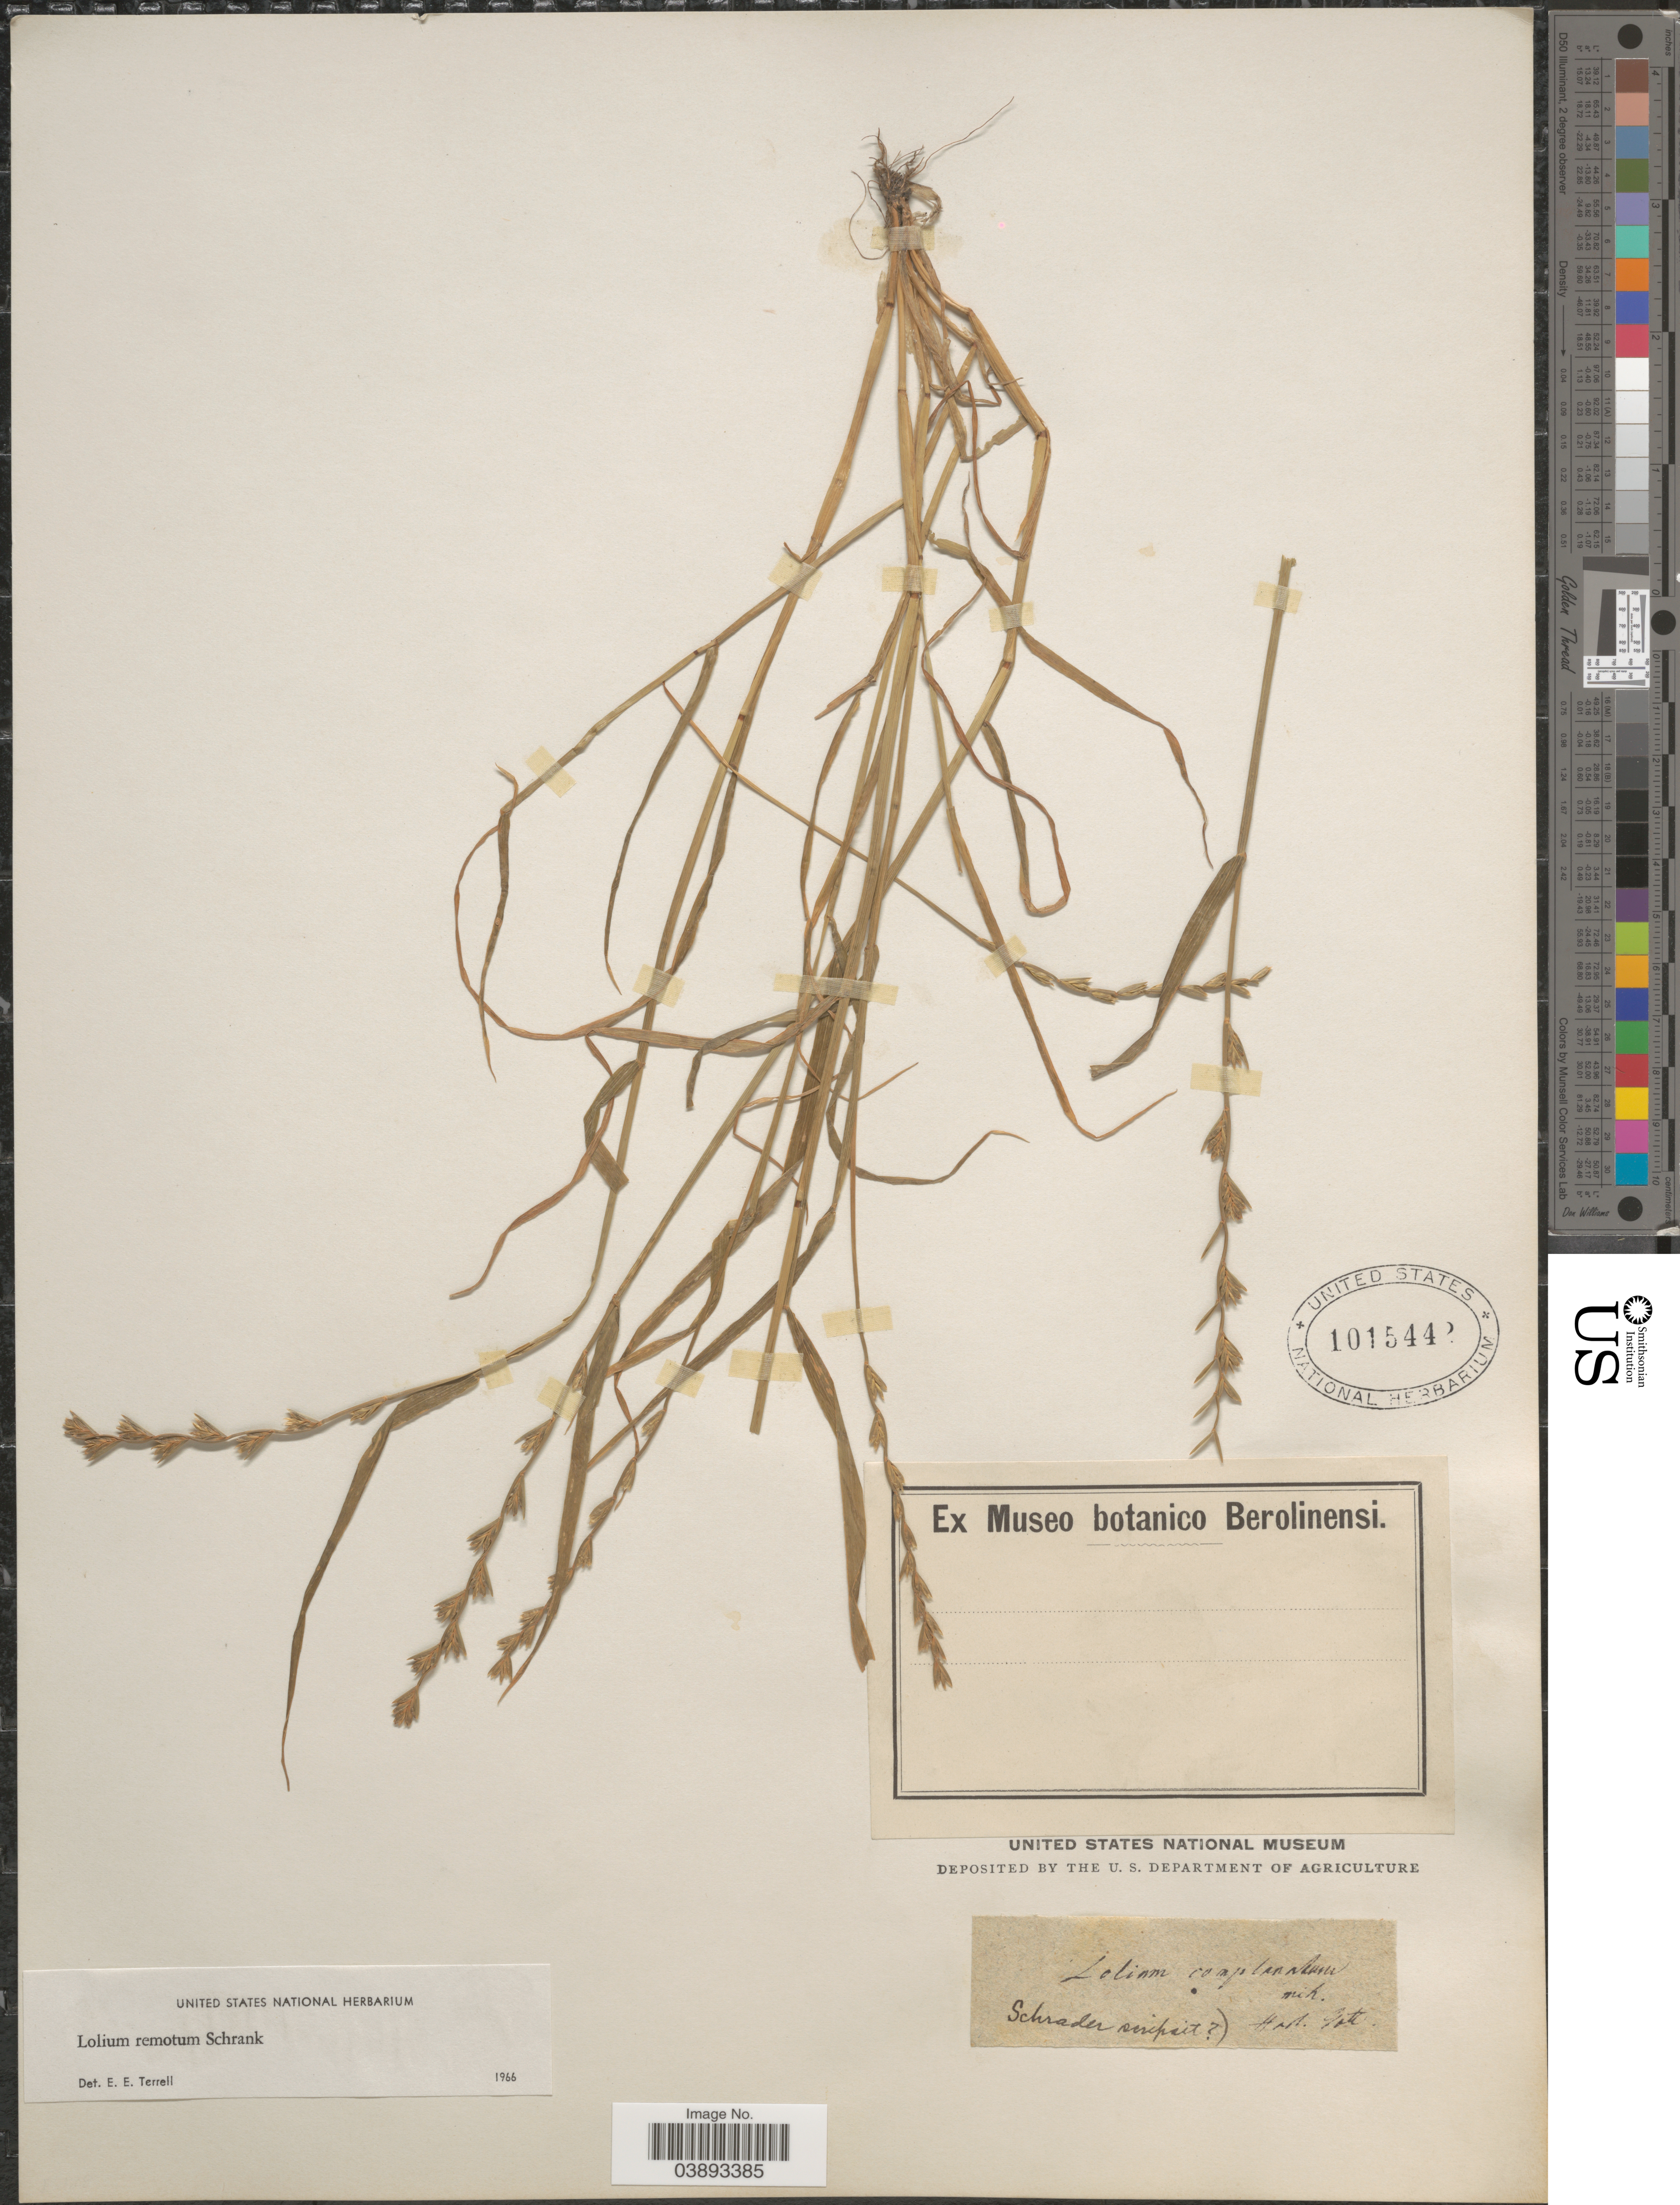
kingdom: Plantae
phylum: Tracheophyta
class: Liliopsida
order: Poales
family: Poaceae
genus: Lolium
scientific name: Lolium remotum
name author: Schrank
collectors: Schrader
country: Sweden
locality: Hall. Gotl.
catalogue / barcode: US 1015442